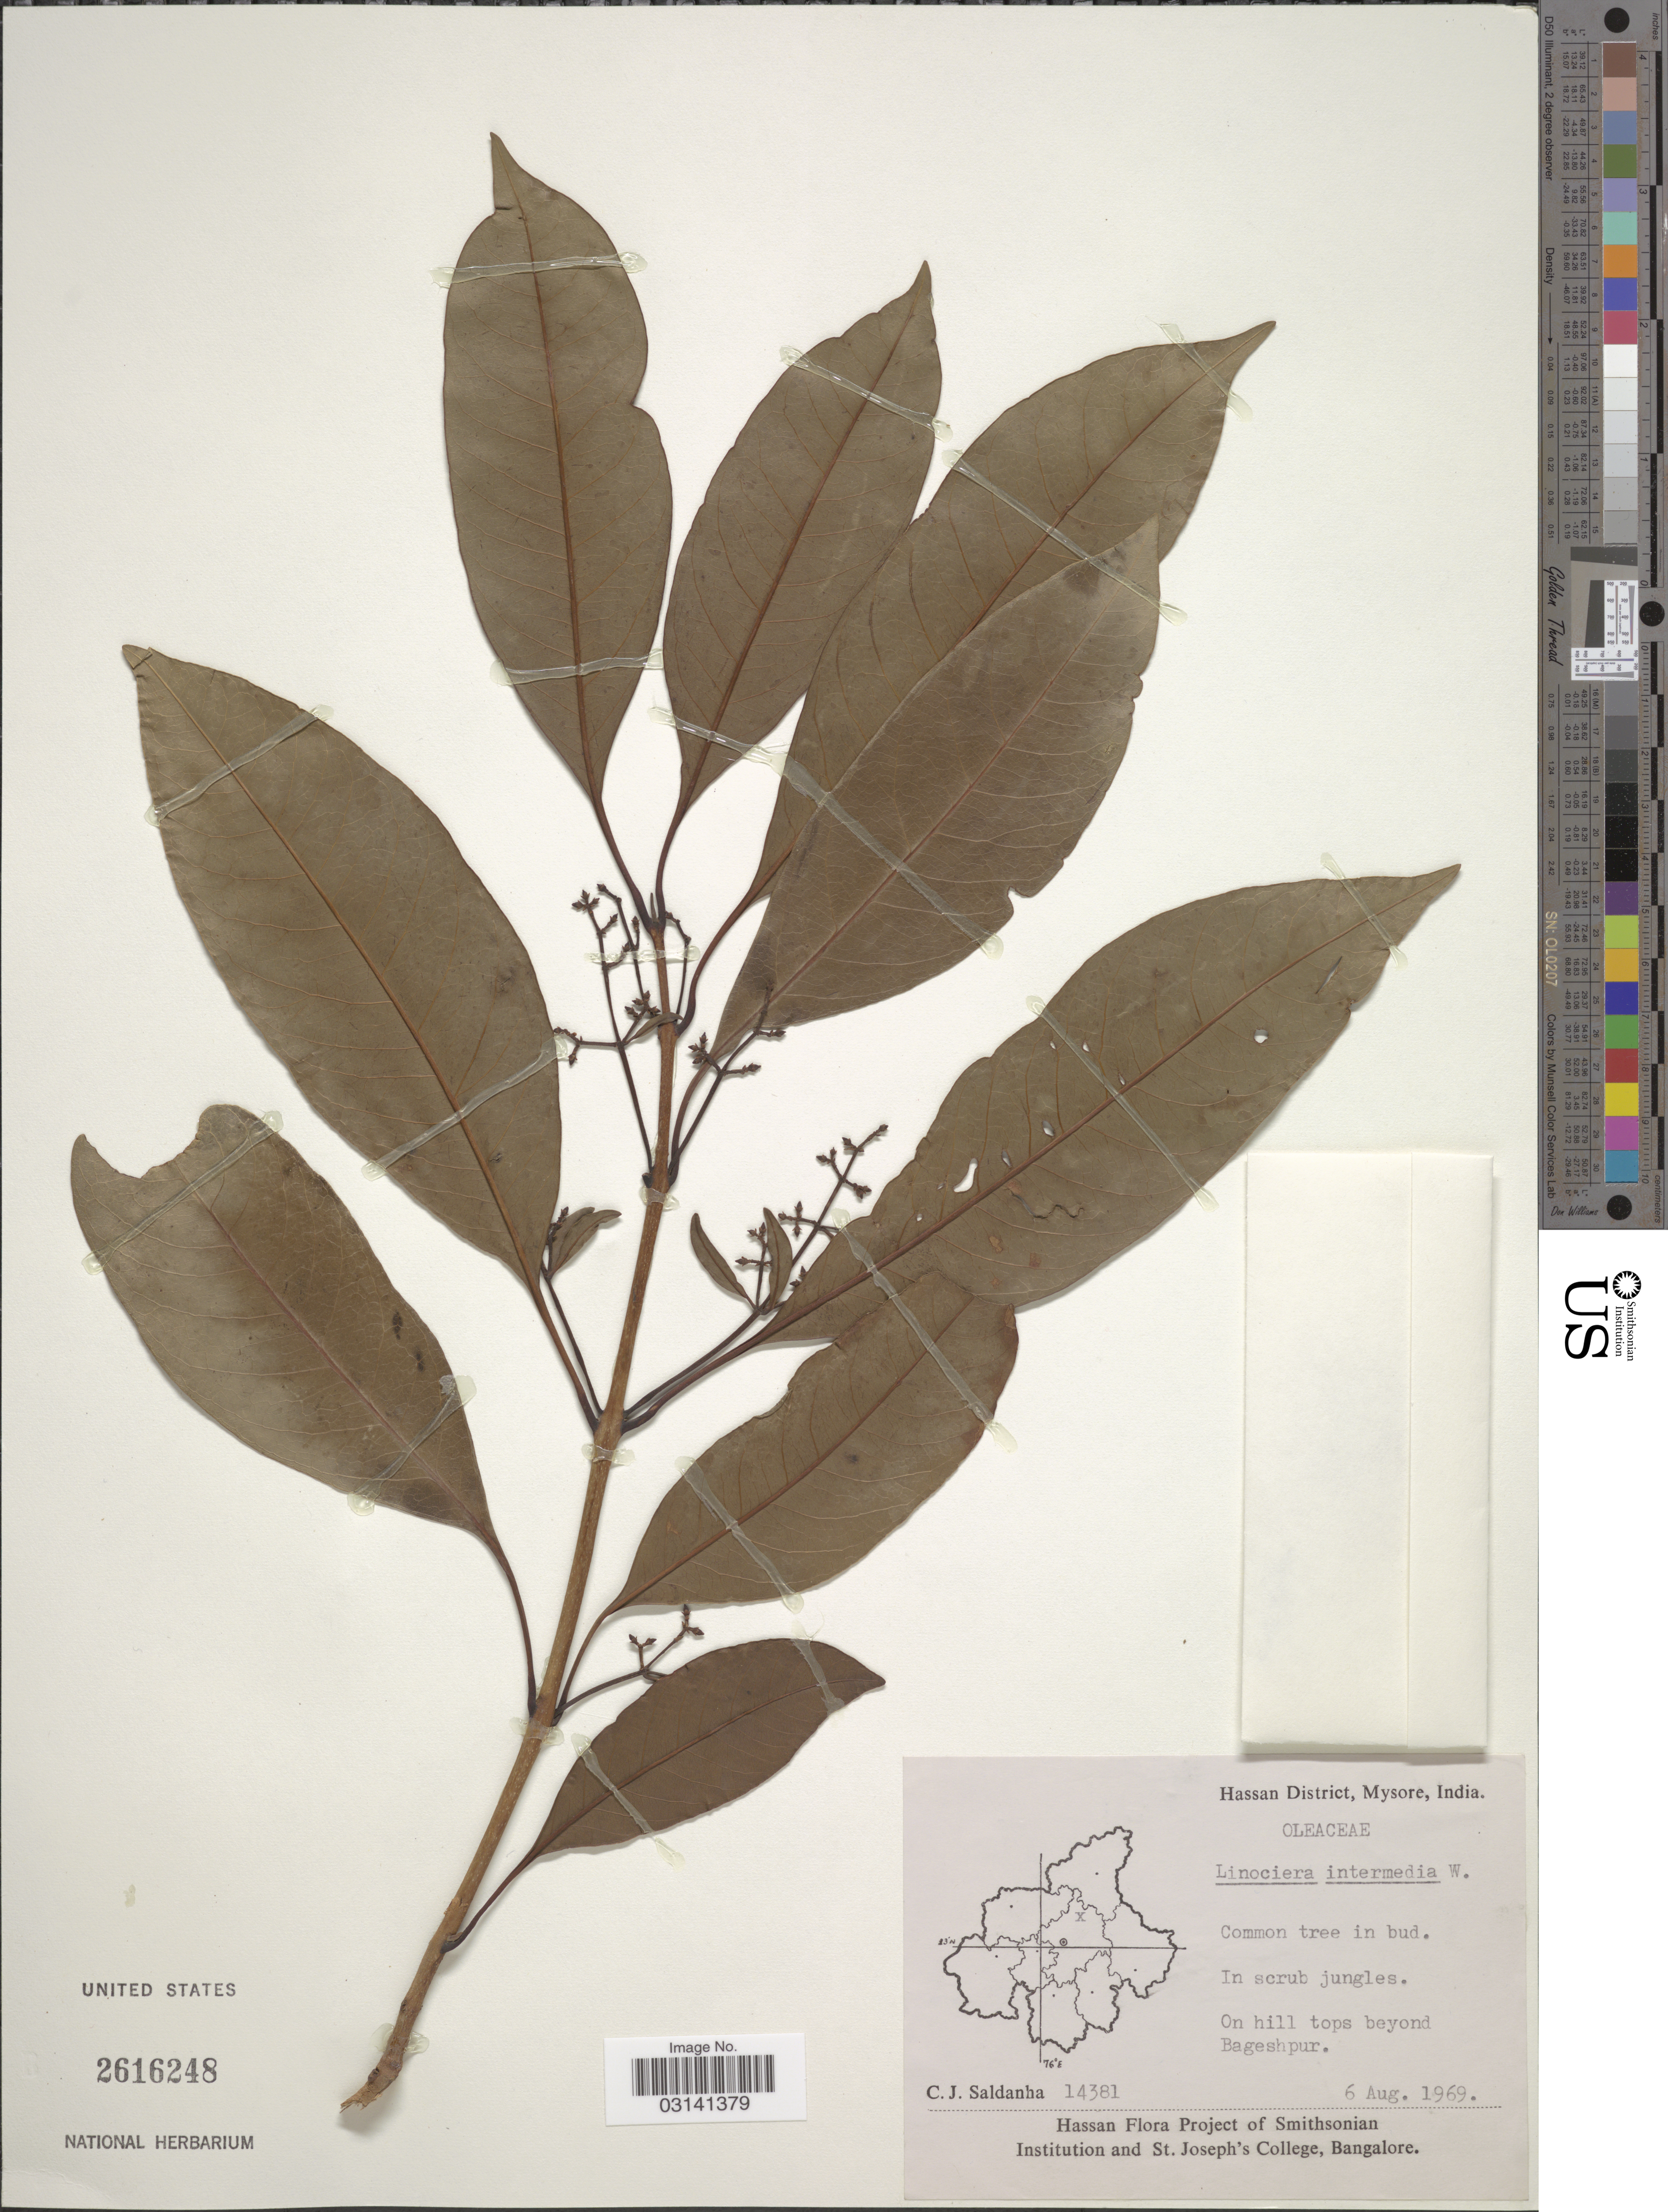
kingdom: Plantae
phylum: Tracheophyta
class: Magnoliopsida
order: Lamiales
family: Oleaceae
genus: Chionanthus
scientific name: Chionanthus ramiflorus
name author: Roxb.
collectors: C. J. Saldanha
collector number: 14381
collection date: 1969-08-06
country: India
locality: Hassan District, Mysore, On hill tops beyond Bageshpur.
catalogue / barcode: US 2616248